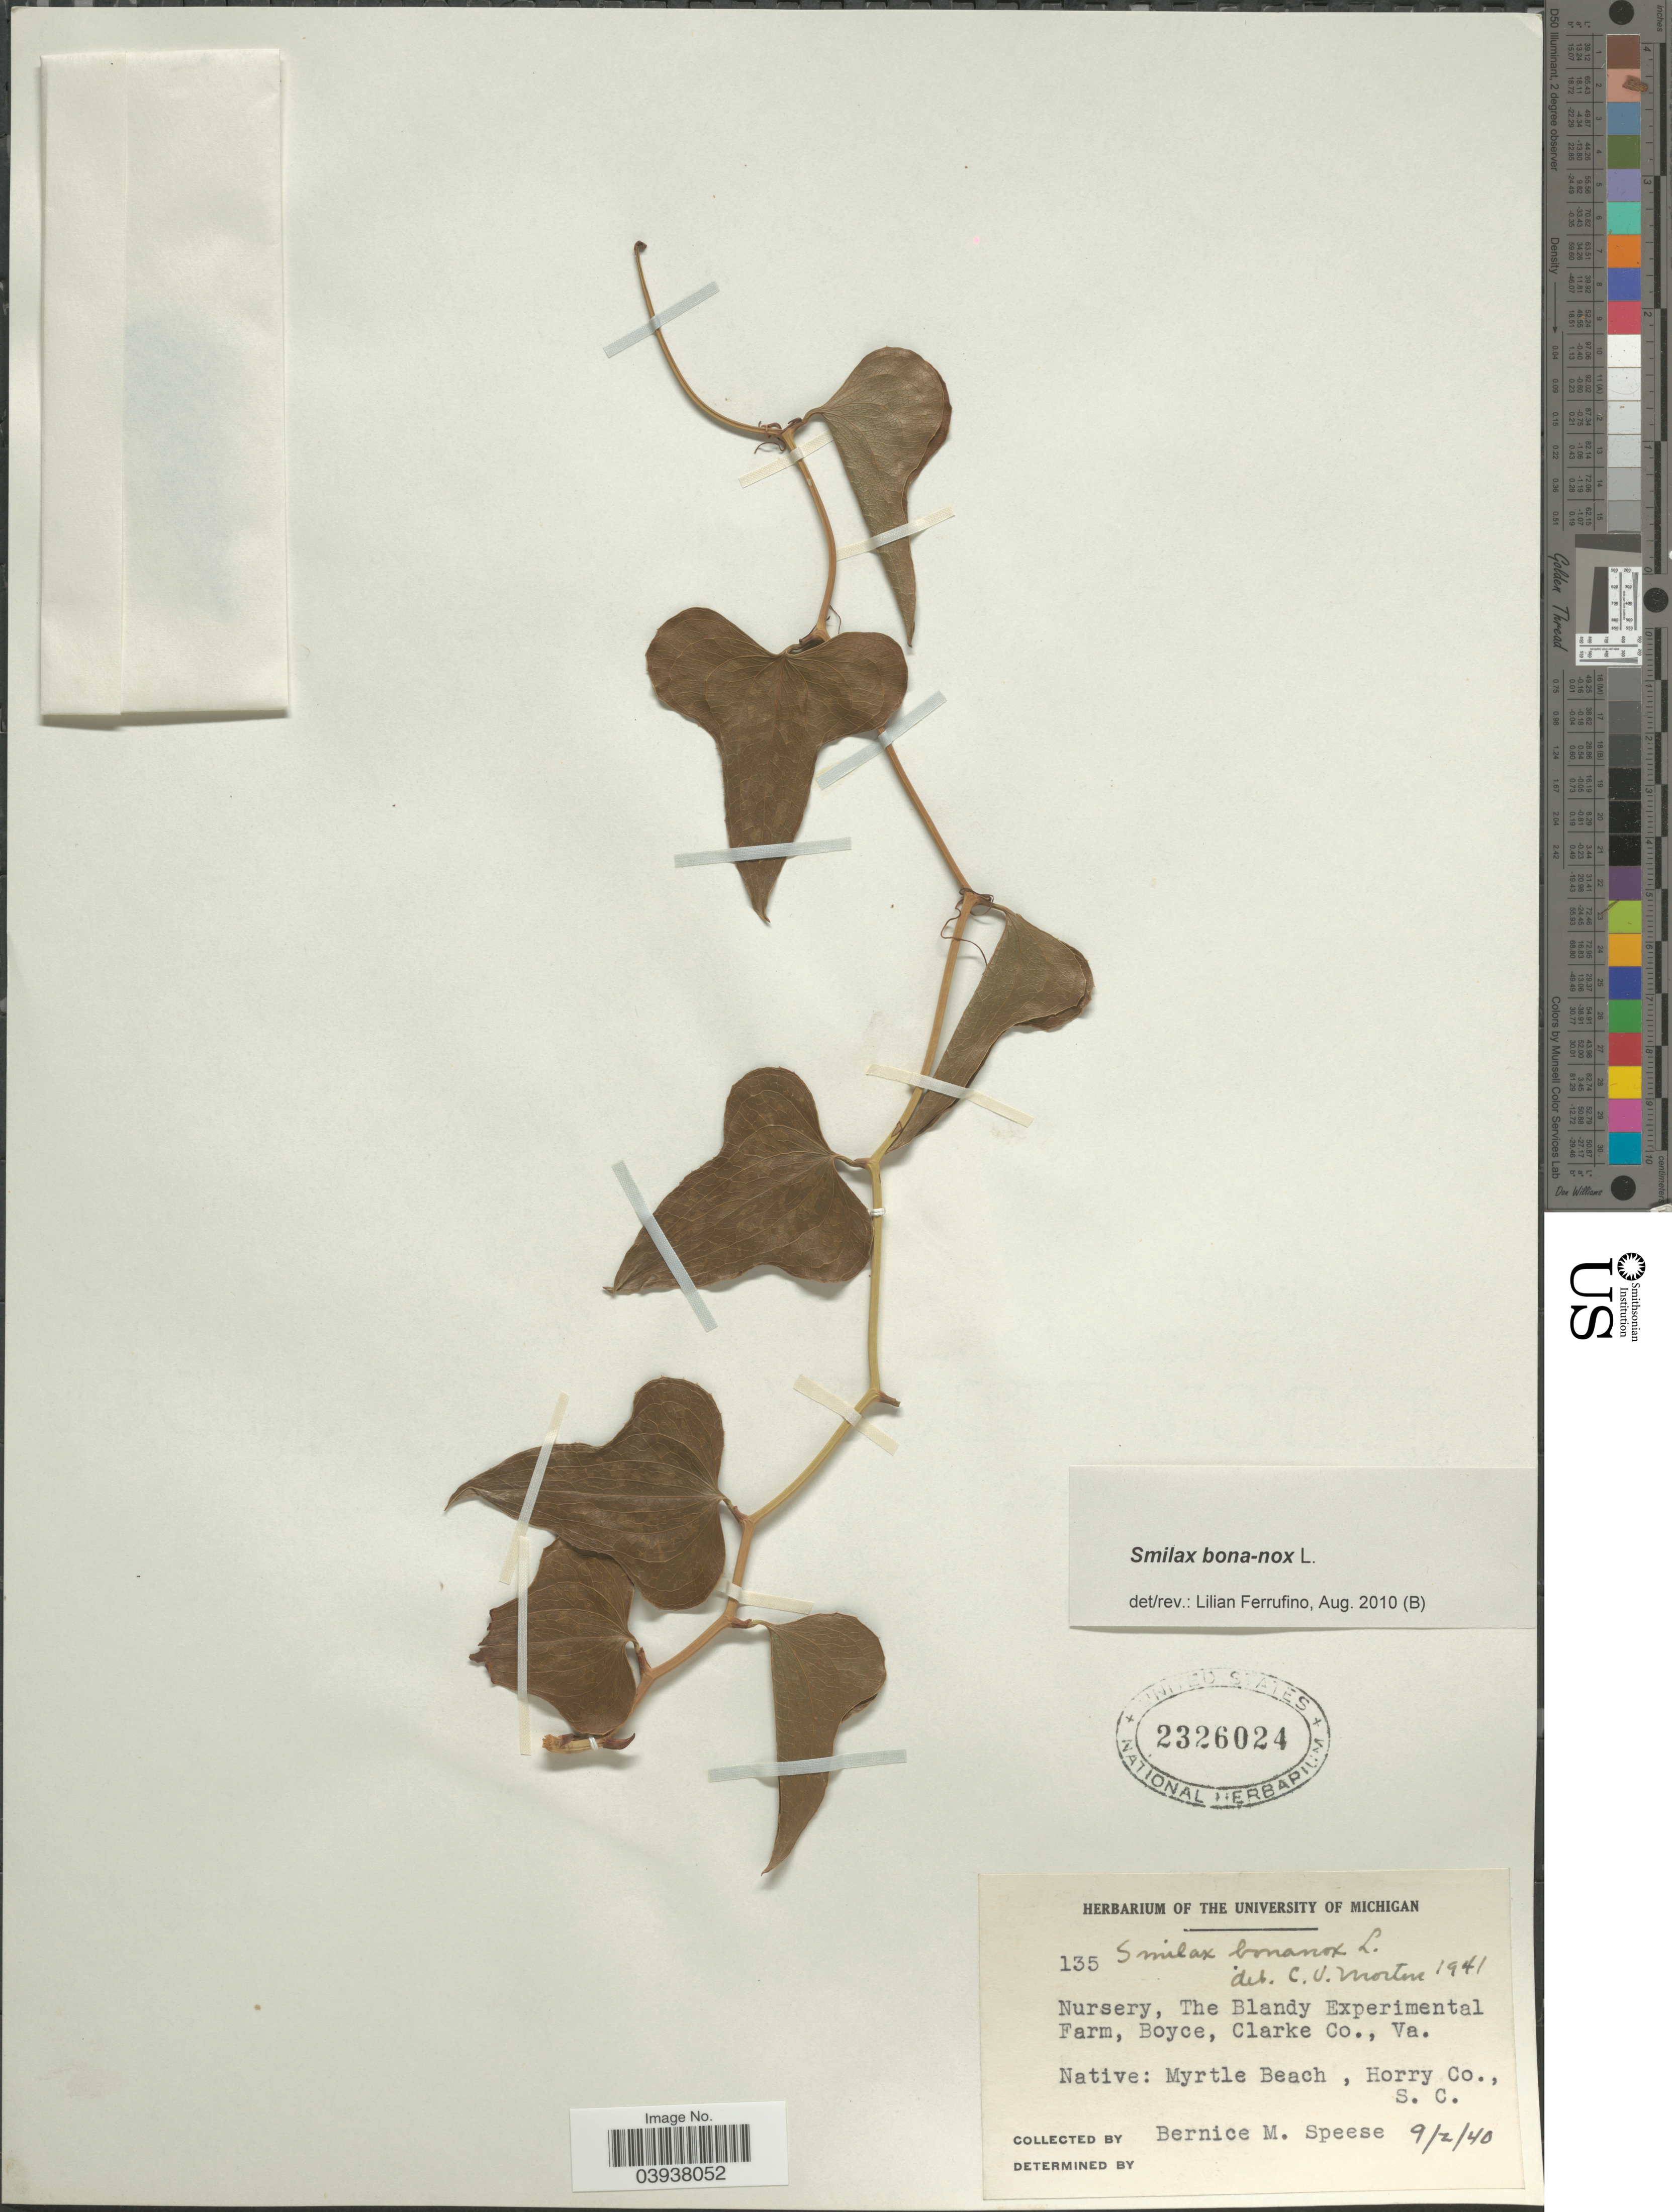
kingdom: Plantae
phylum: Tracheophyta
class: Liliopsida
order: Liliales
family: Smilacaceae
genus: Smilax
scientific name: Smilax bona-nox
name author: L.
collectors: B. Speese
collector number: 135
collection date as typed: Transcribed d/m/y: 2/9/40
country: United States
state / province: Virginia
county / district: Clarke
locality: Nursery, The Blandy Experimental Farm, Boyce, Clarke Co.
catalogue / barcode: US 2326024